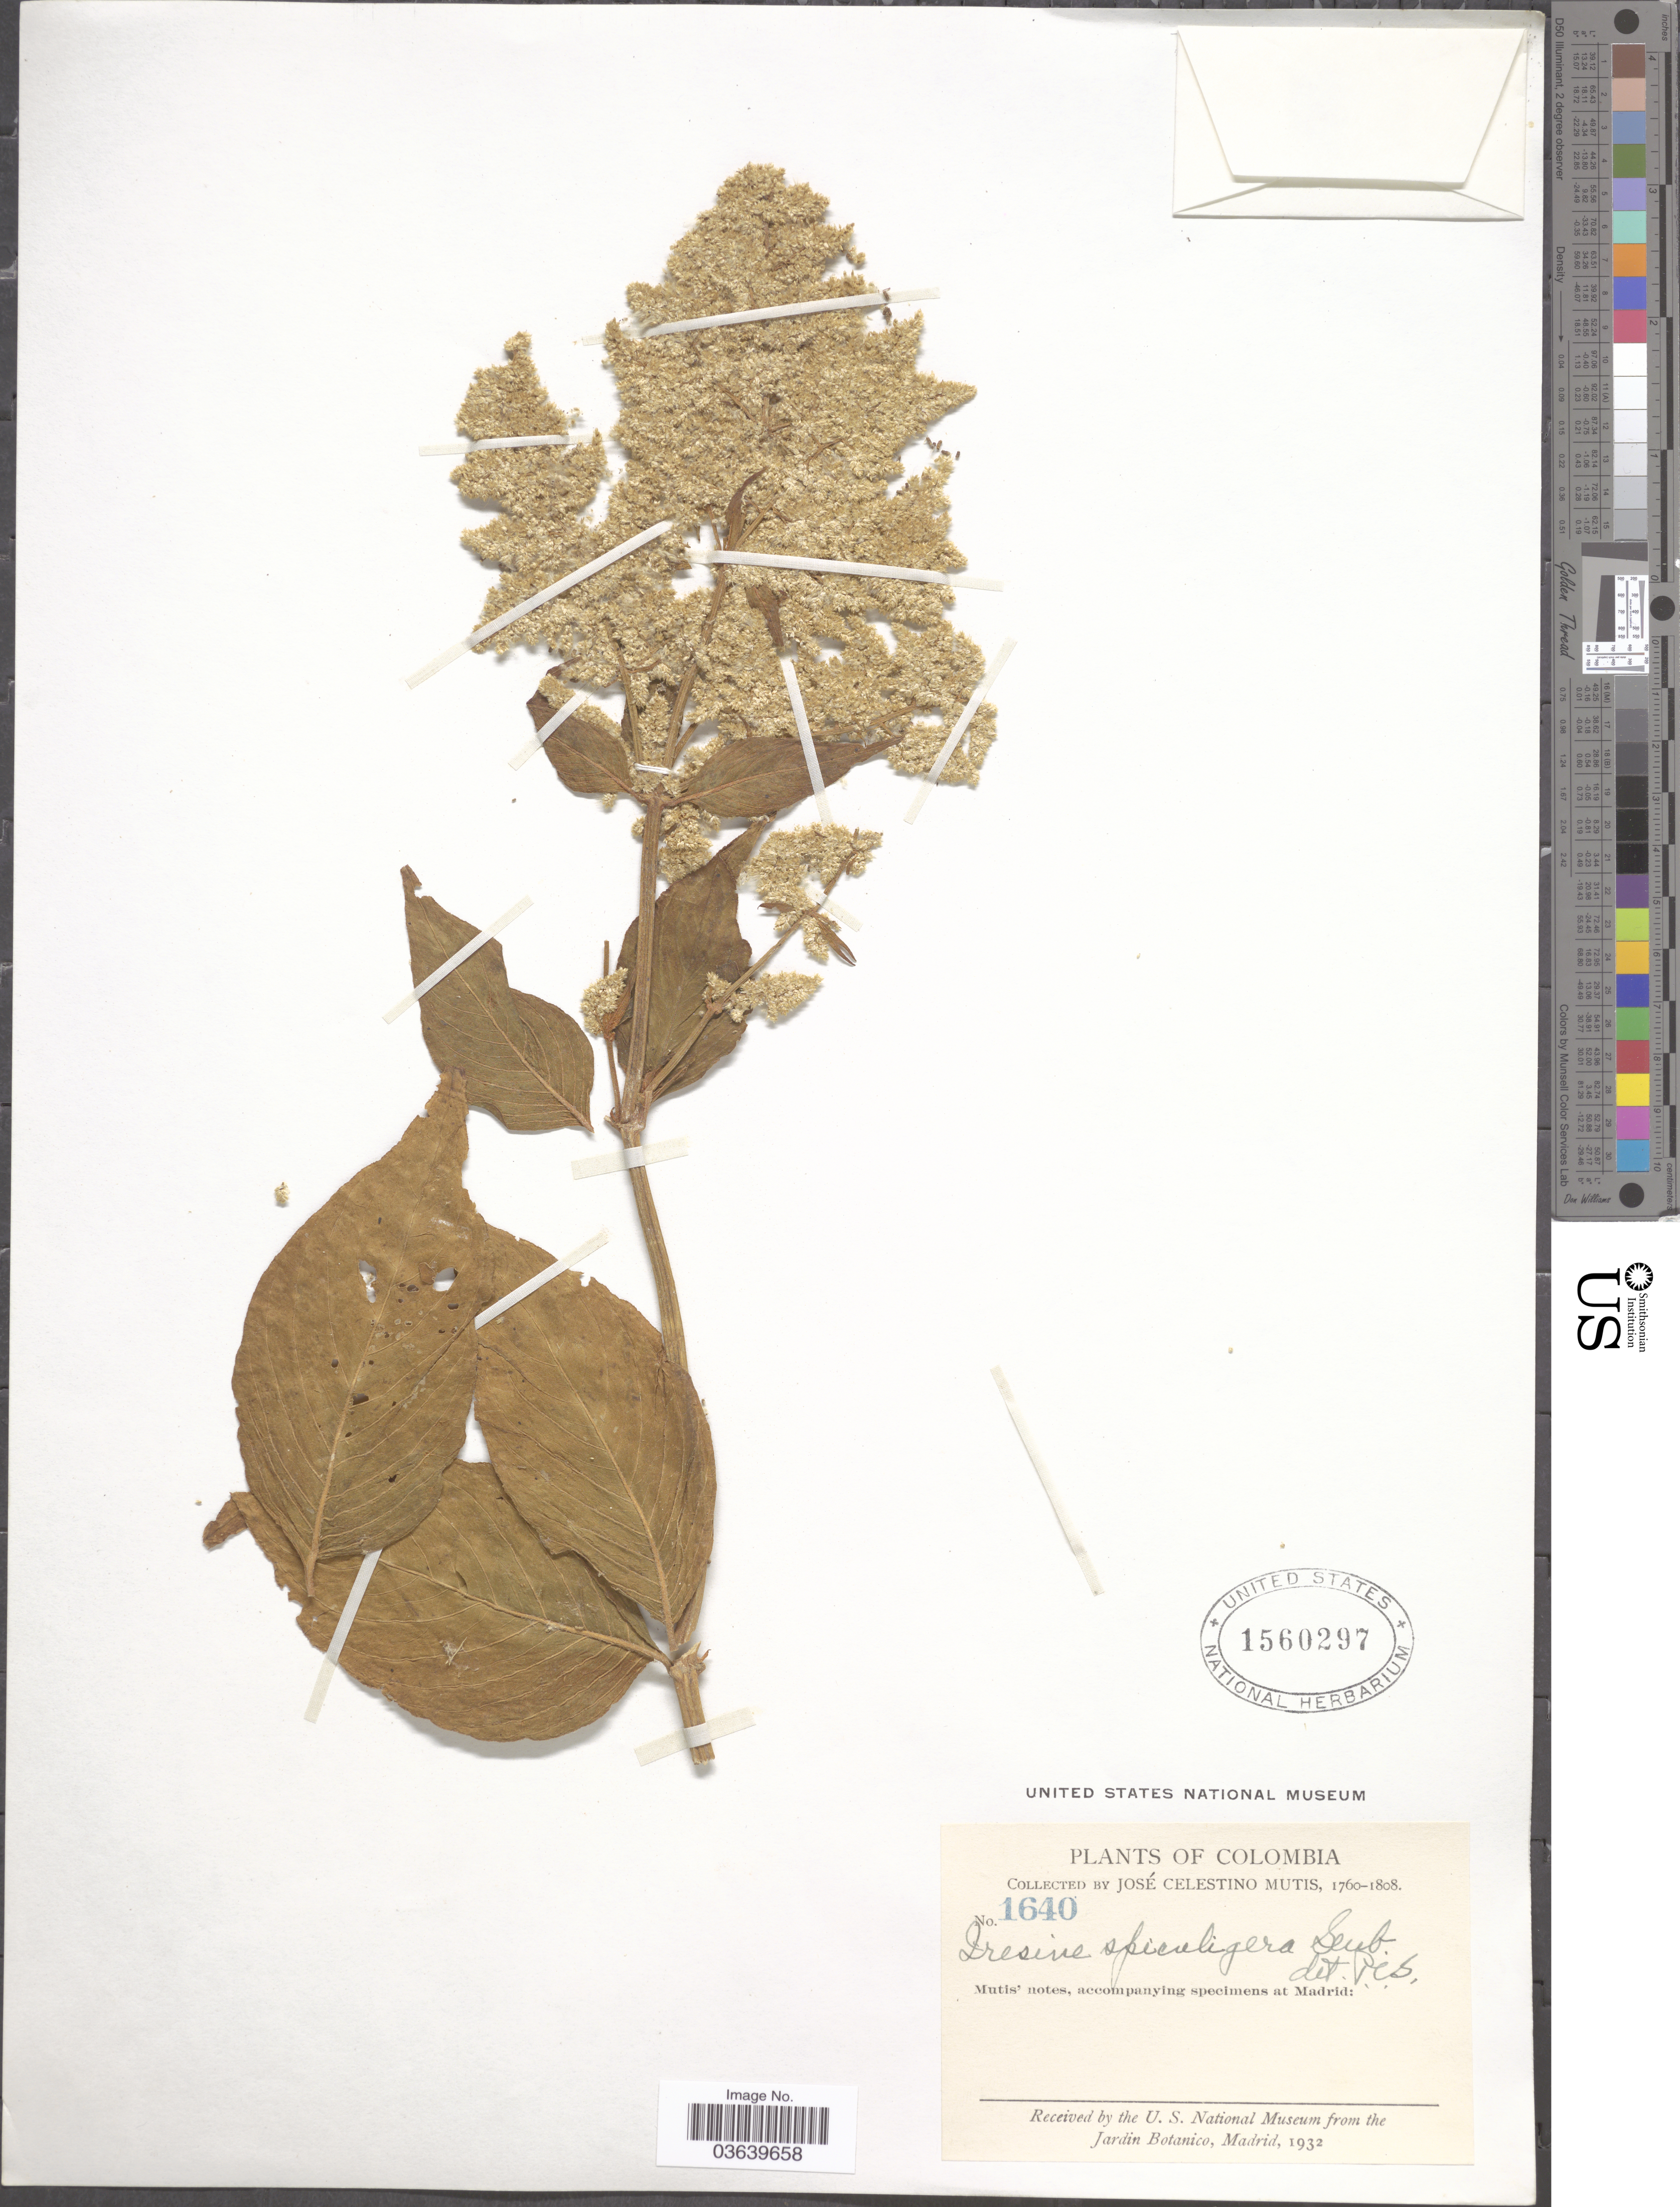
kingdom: Plantae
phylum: Tracheophyta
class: Magnoliopsida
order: Caryophyllales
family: Amaranthaceae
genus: Iresine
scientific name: Iresine spiculigera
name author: Seub.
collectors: J. C. B. Mutis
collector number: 1640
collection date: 1760/1808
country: Colombia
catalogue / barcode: US 1560297